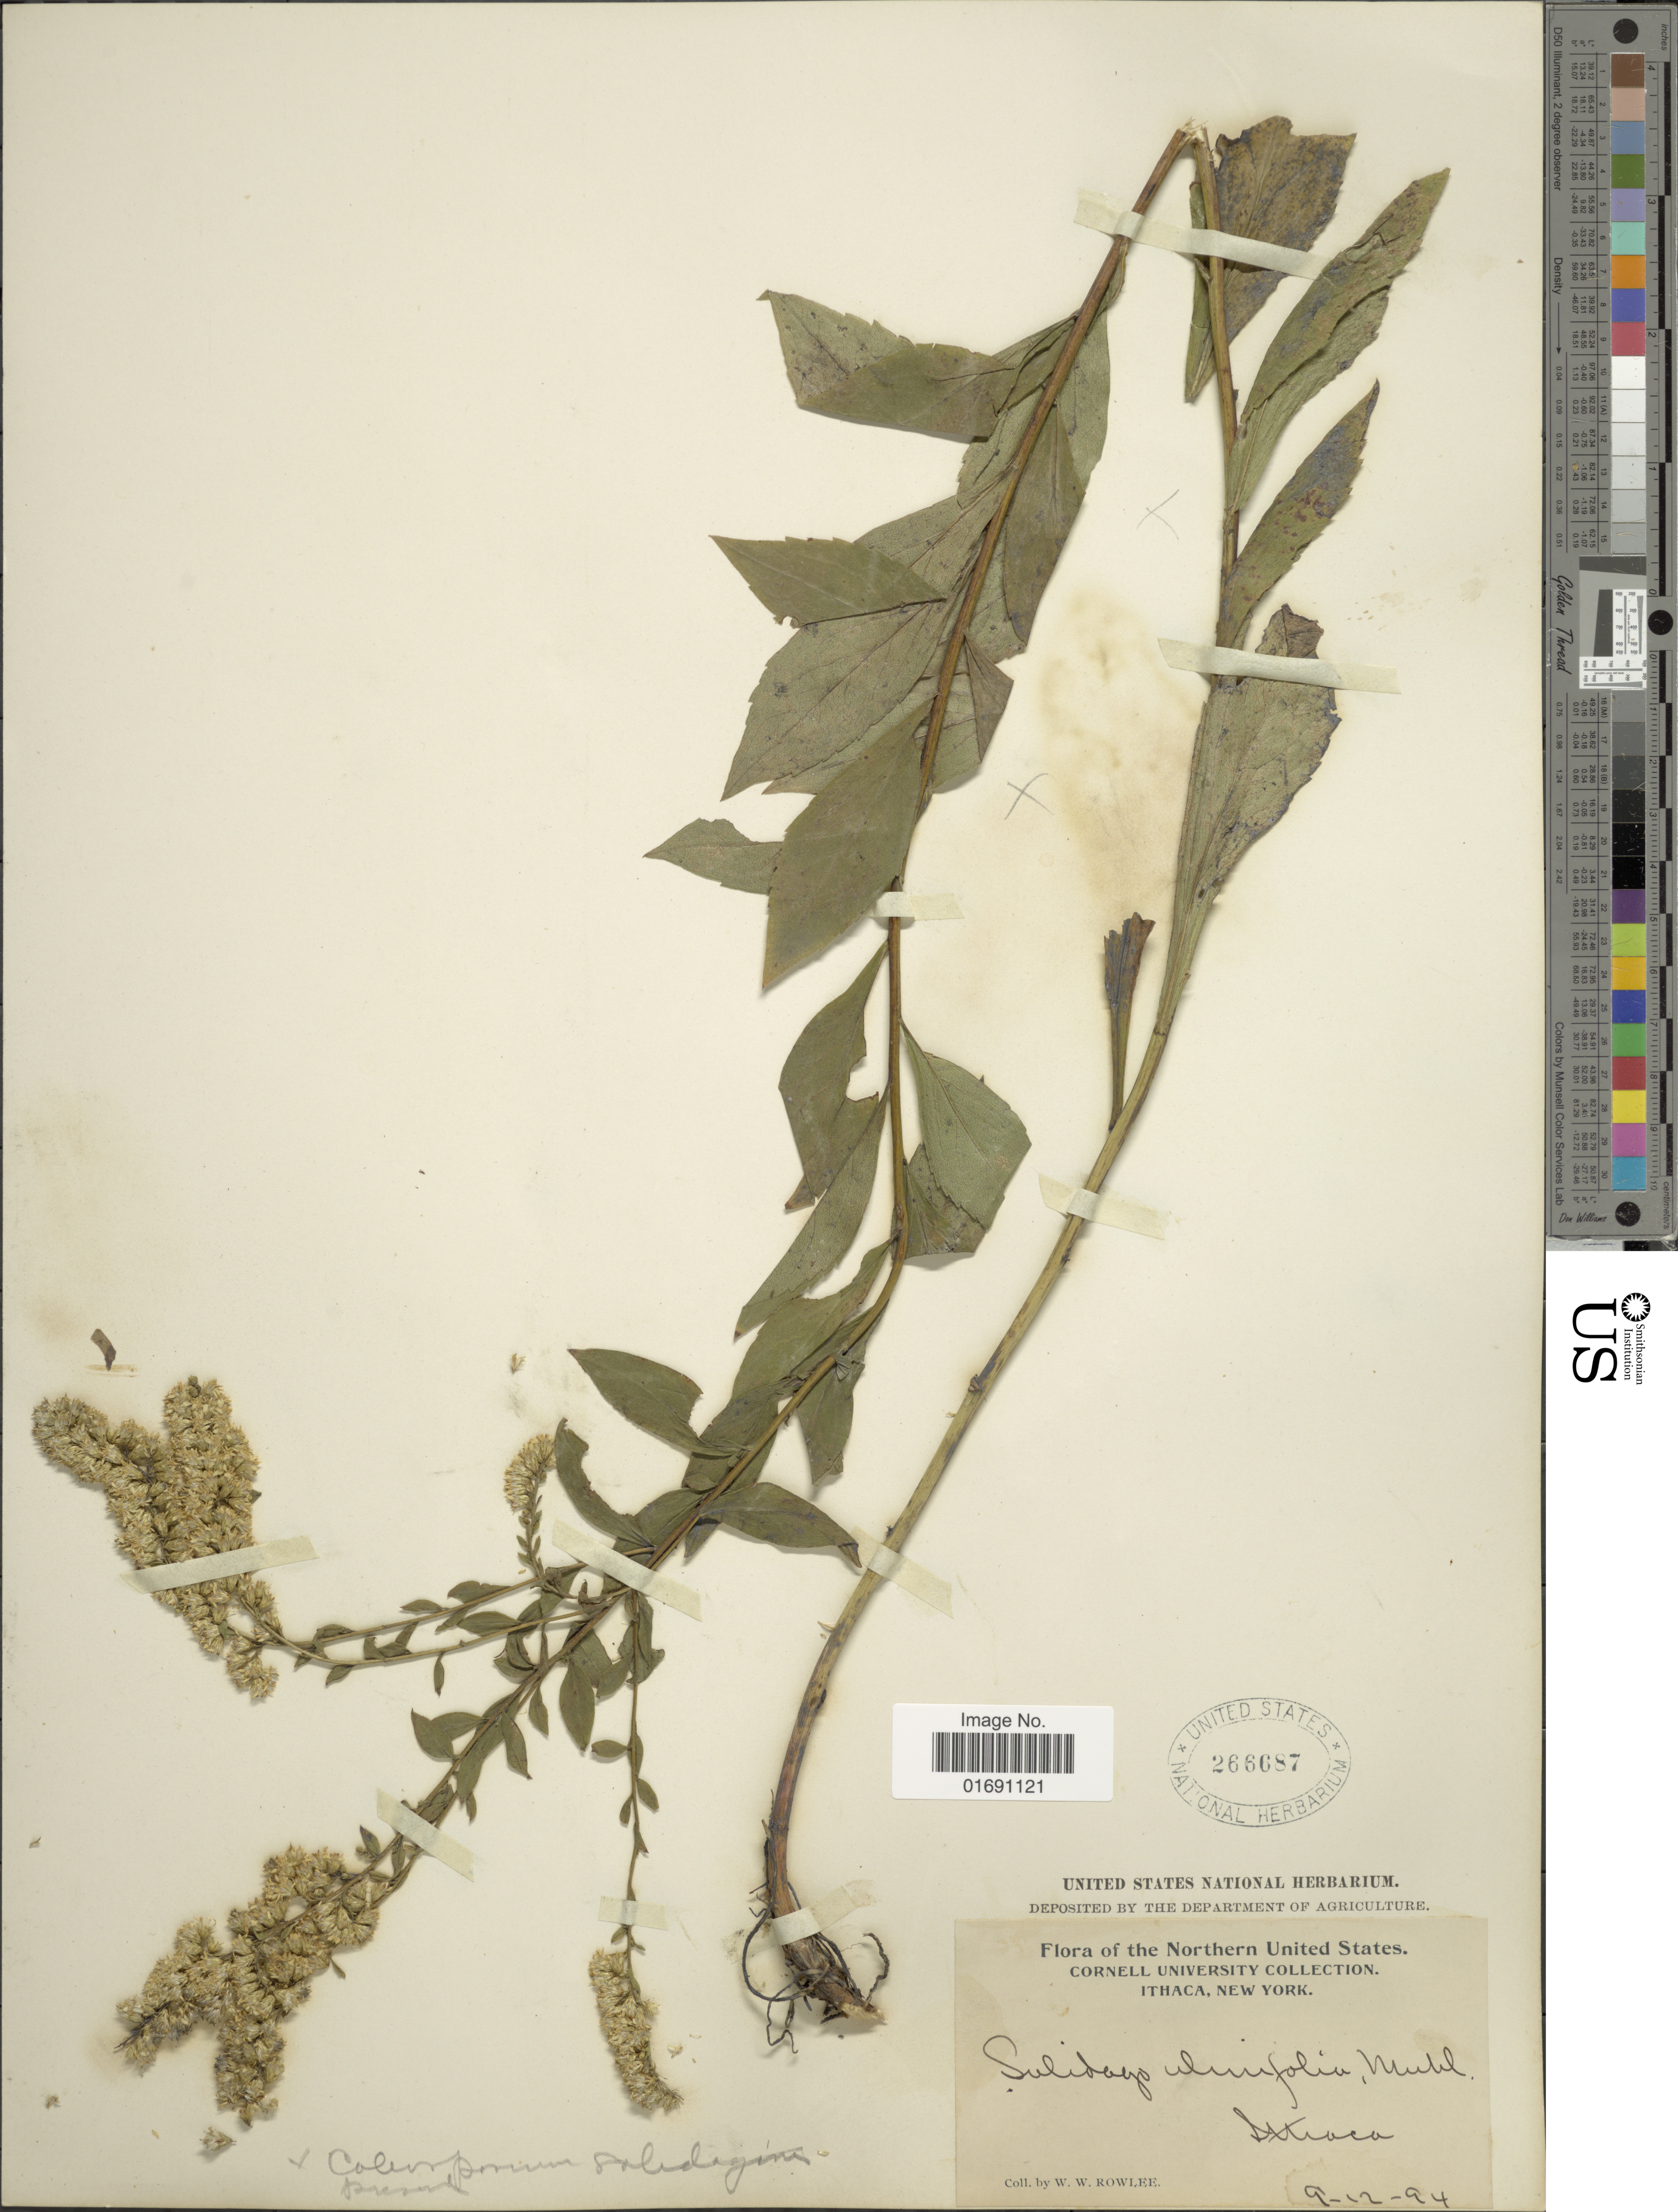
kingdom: Plantae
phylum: Tracheophyta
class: Magnoliopsida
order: Asterales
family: Asteraceae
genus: Solidago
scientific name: Solidago ulmifolia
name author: Muhl. ex Willd.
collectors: W. W. Rowlee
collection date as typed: Transcribed d/m/y: 12/9/94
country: United States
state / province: New York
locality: Ithaca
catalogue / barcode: US 266687